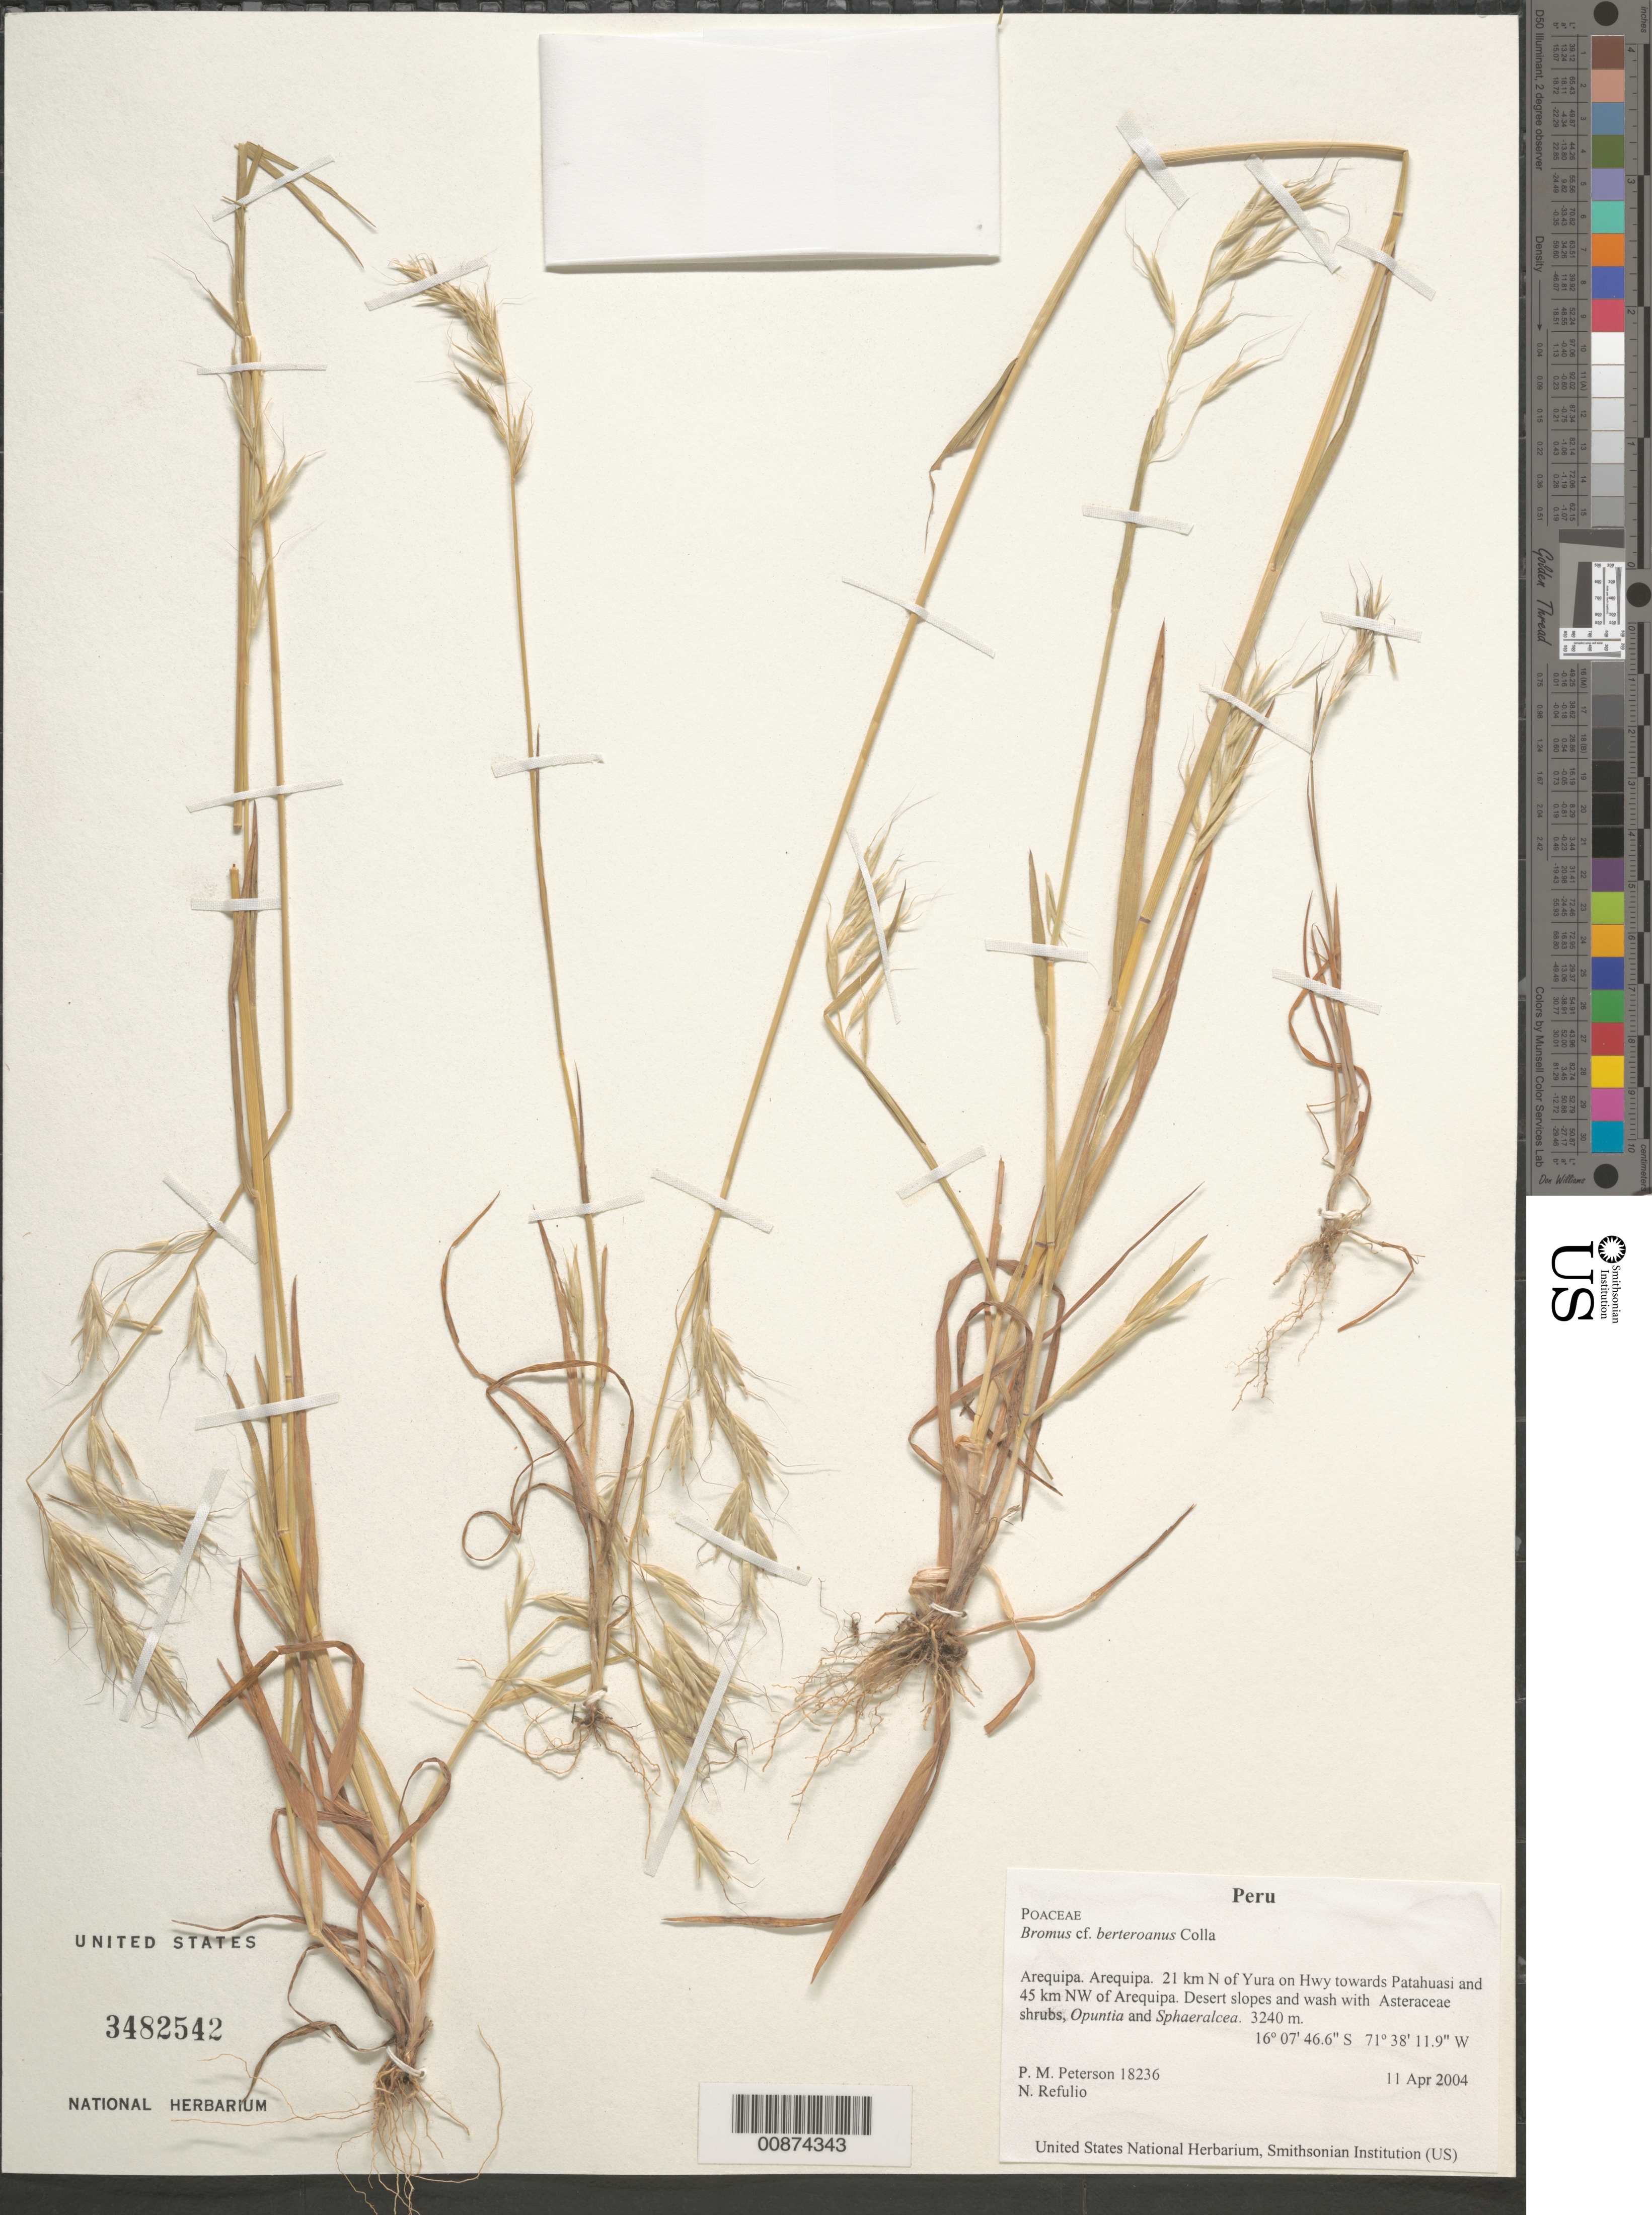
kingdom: Plantae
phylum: Tracheophyta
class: Liliopsida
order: Poales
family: Poaceae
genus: Bromus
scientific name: Bromus berteroanus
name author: Colla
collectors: P. M. Peterson & N. Refulio-Rodríguez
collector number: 18236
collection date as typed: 11 Apr 2004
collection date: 2004-04-11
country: Peru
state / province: Arequipa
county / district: Arequipa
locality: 21 km N of Yura on Hwy towards Patahuasi and 45 km NW of Arequipa. Desert slopes and wash with Asteraceae shrubs, Opuntia and Sphaeralcea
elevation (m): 3240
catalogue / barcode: US 3482542